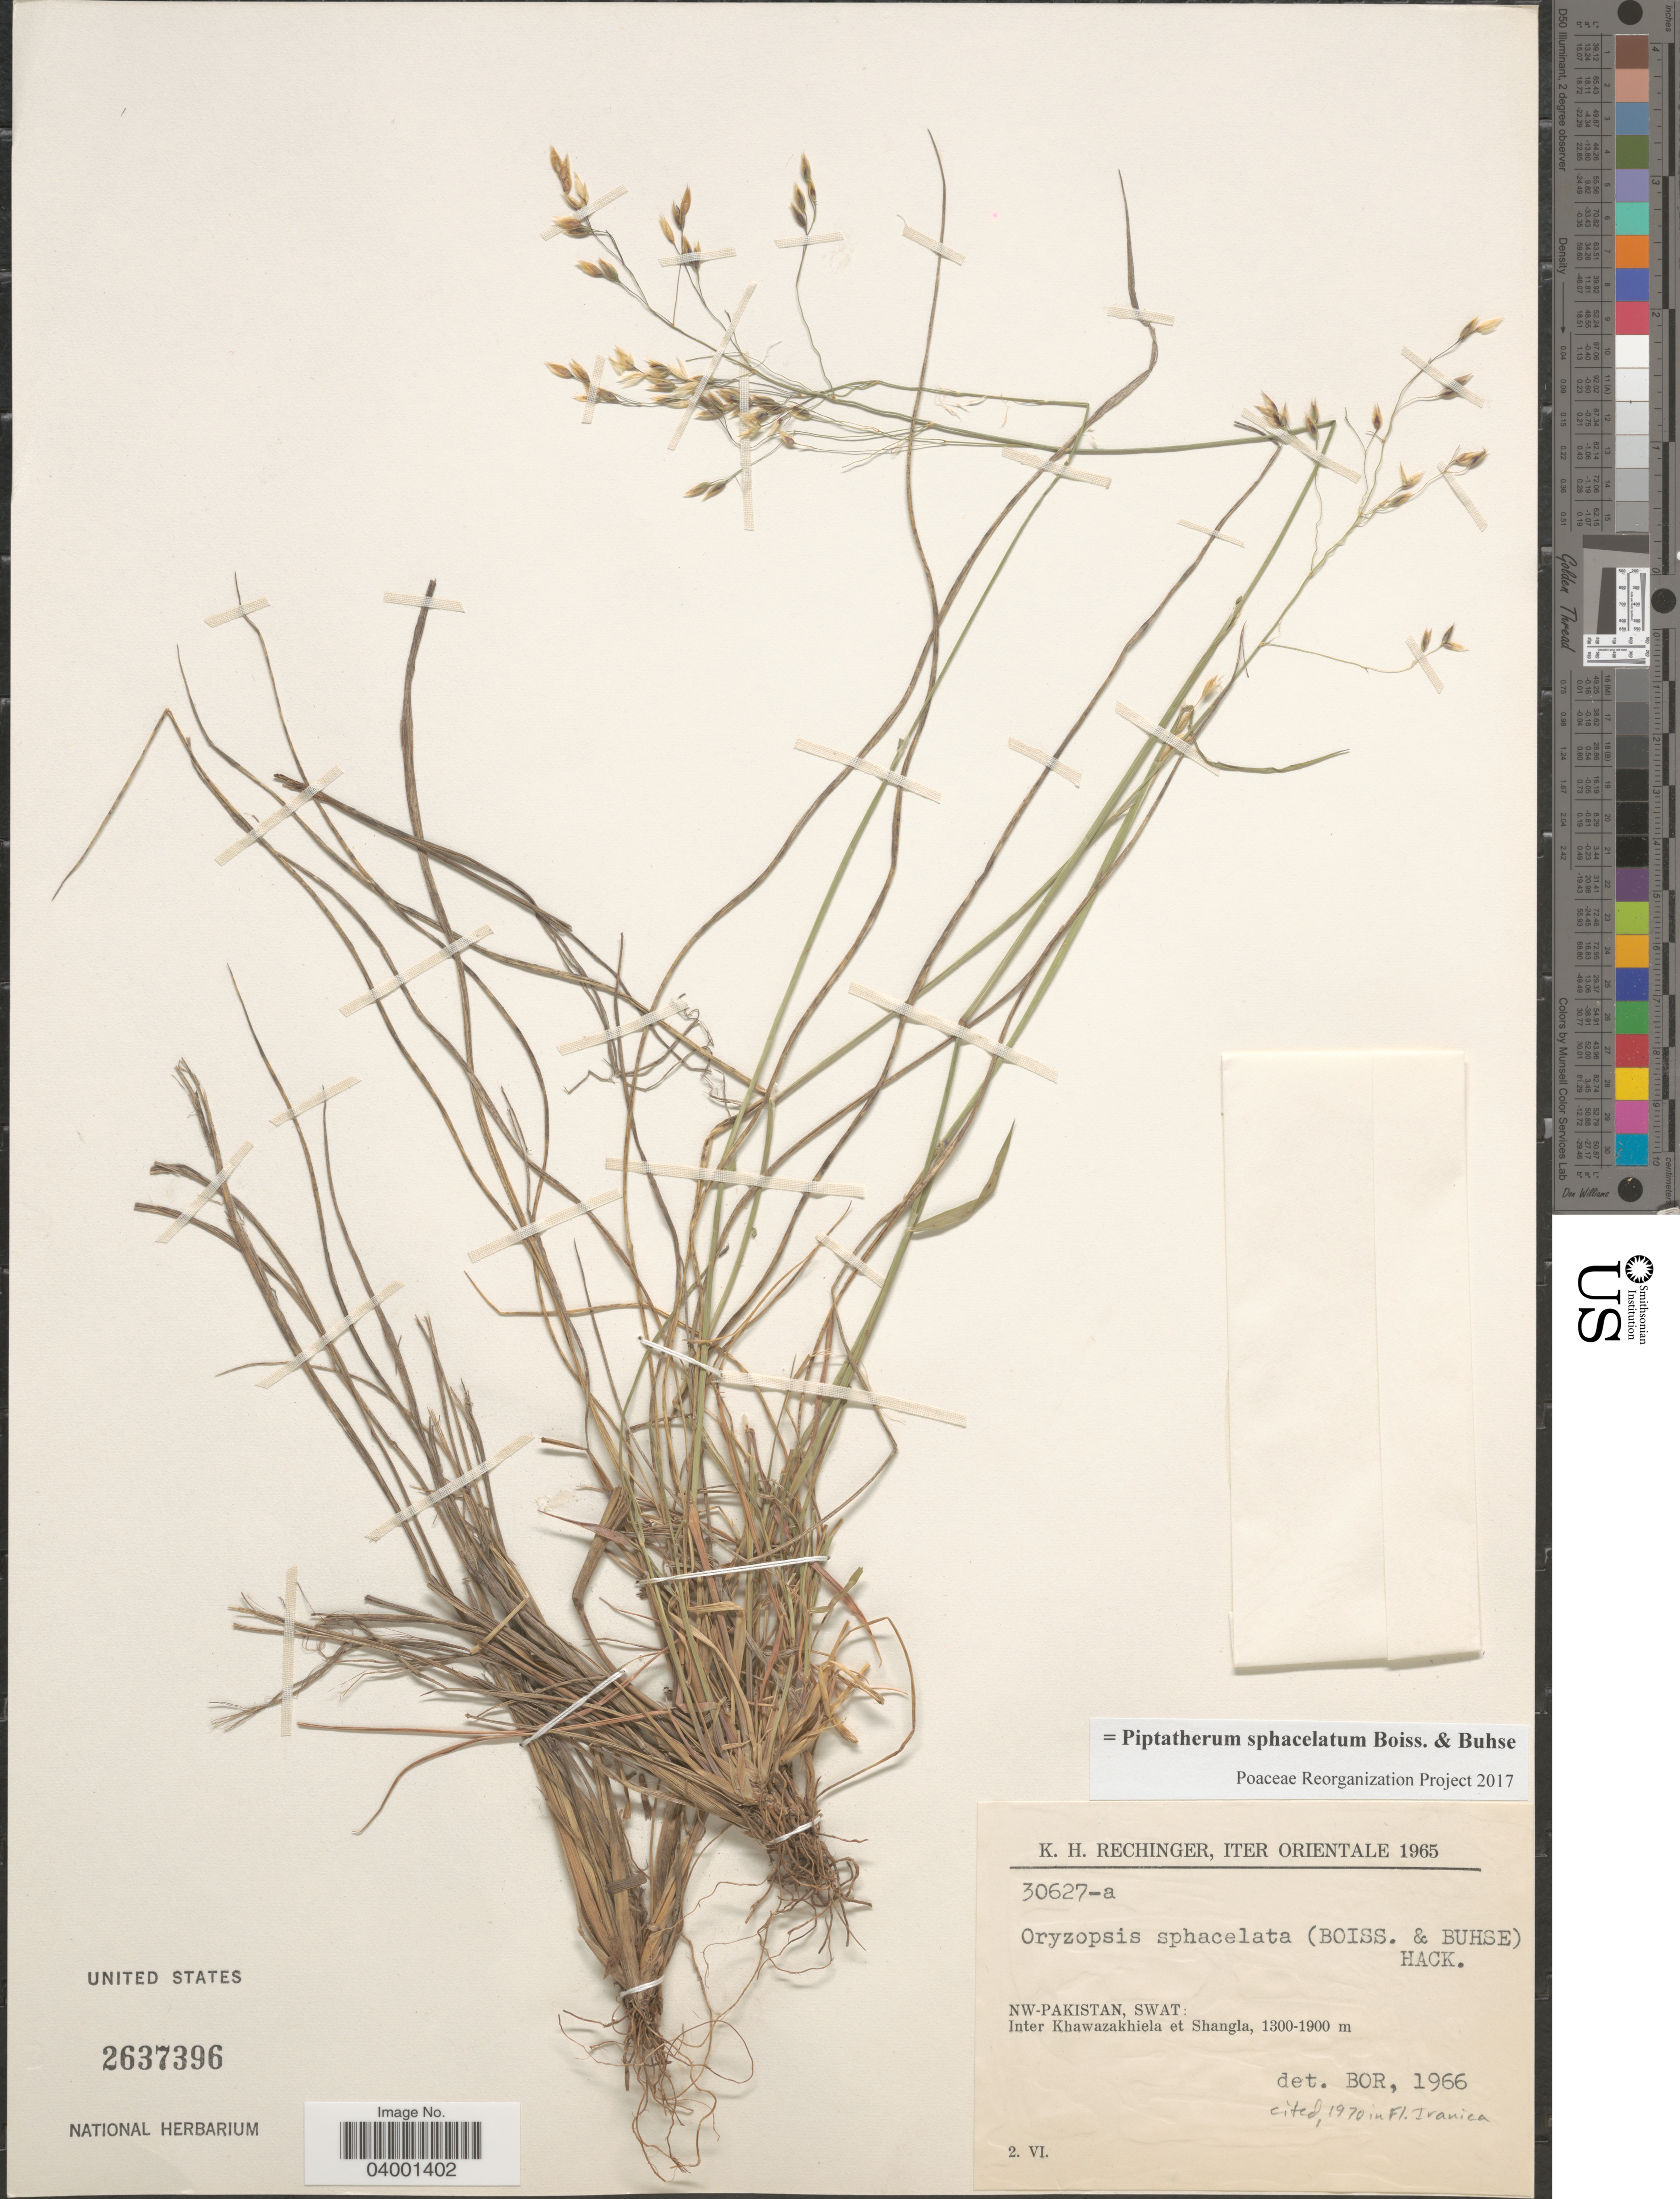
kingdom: Plantae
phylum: Tracheophyta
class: Liliopsida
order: Poales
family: Poaceae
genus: Piptatherum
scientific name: Piptatherum sphacelatum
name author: Boiss. & Buhse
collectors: K. H. Rechinger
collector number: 30627-a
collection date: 1965-06-02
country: Pakistan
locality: Iter Orientale. NW-Pakistan, Swat: Inter Khawazakhiela et Shangla.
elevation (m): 1300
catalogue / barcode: US 2637396